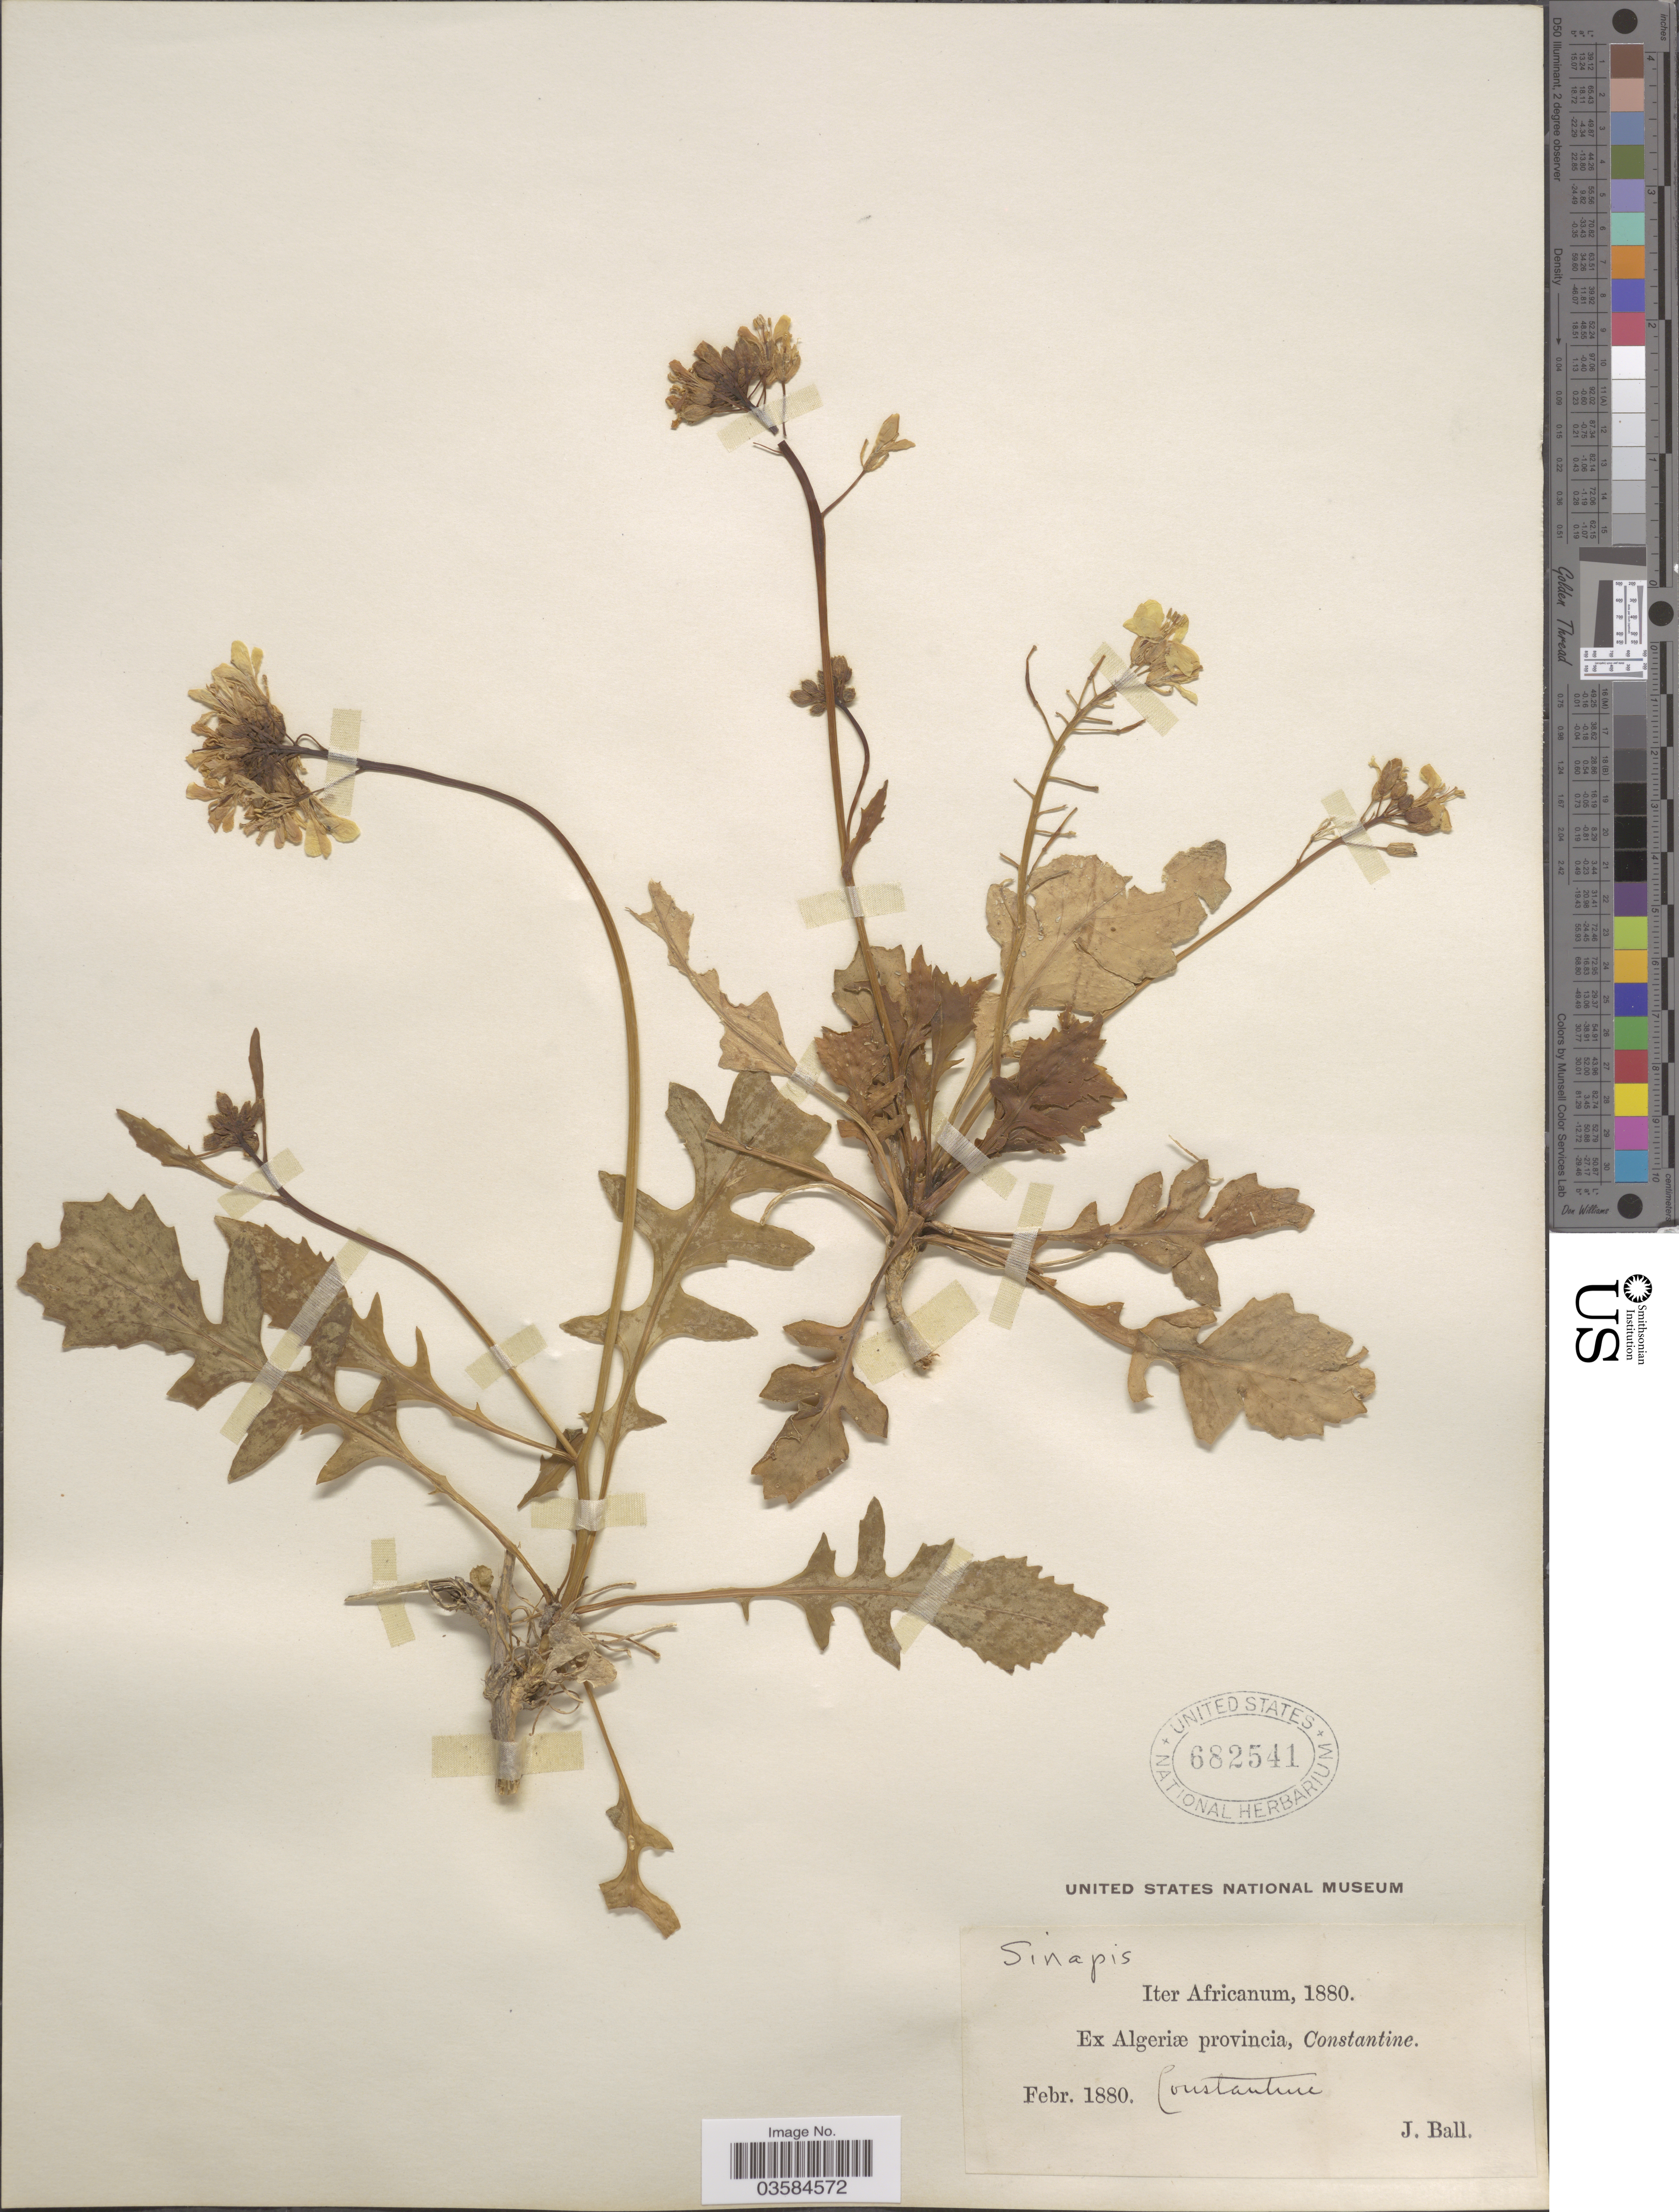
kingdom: Plantae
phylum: Tracheophyta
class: Magnoliopsida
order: Brassicales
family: Brassicaceae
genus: Sinapis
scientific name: Sinapis sp.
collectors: J. Ball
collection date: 1880-02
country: Algeria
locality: Iter Africanicum. Ex Algeriæ provincia, Constantine.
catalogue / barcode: US 682541